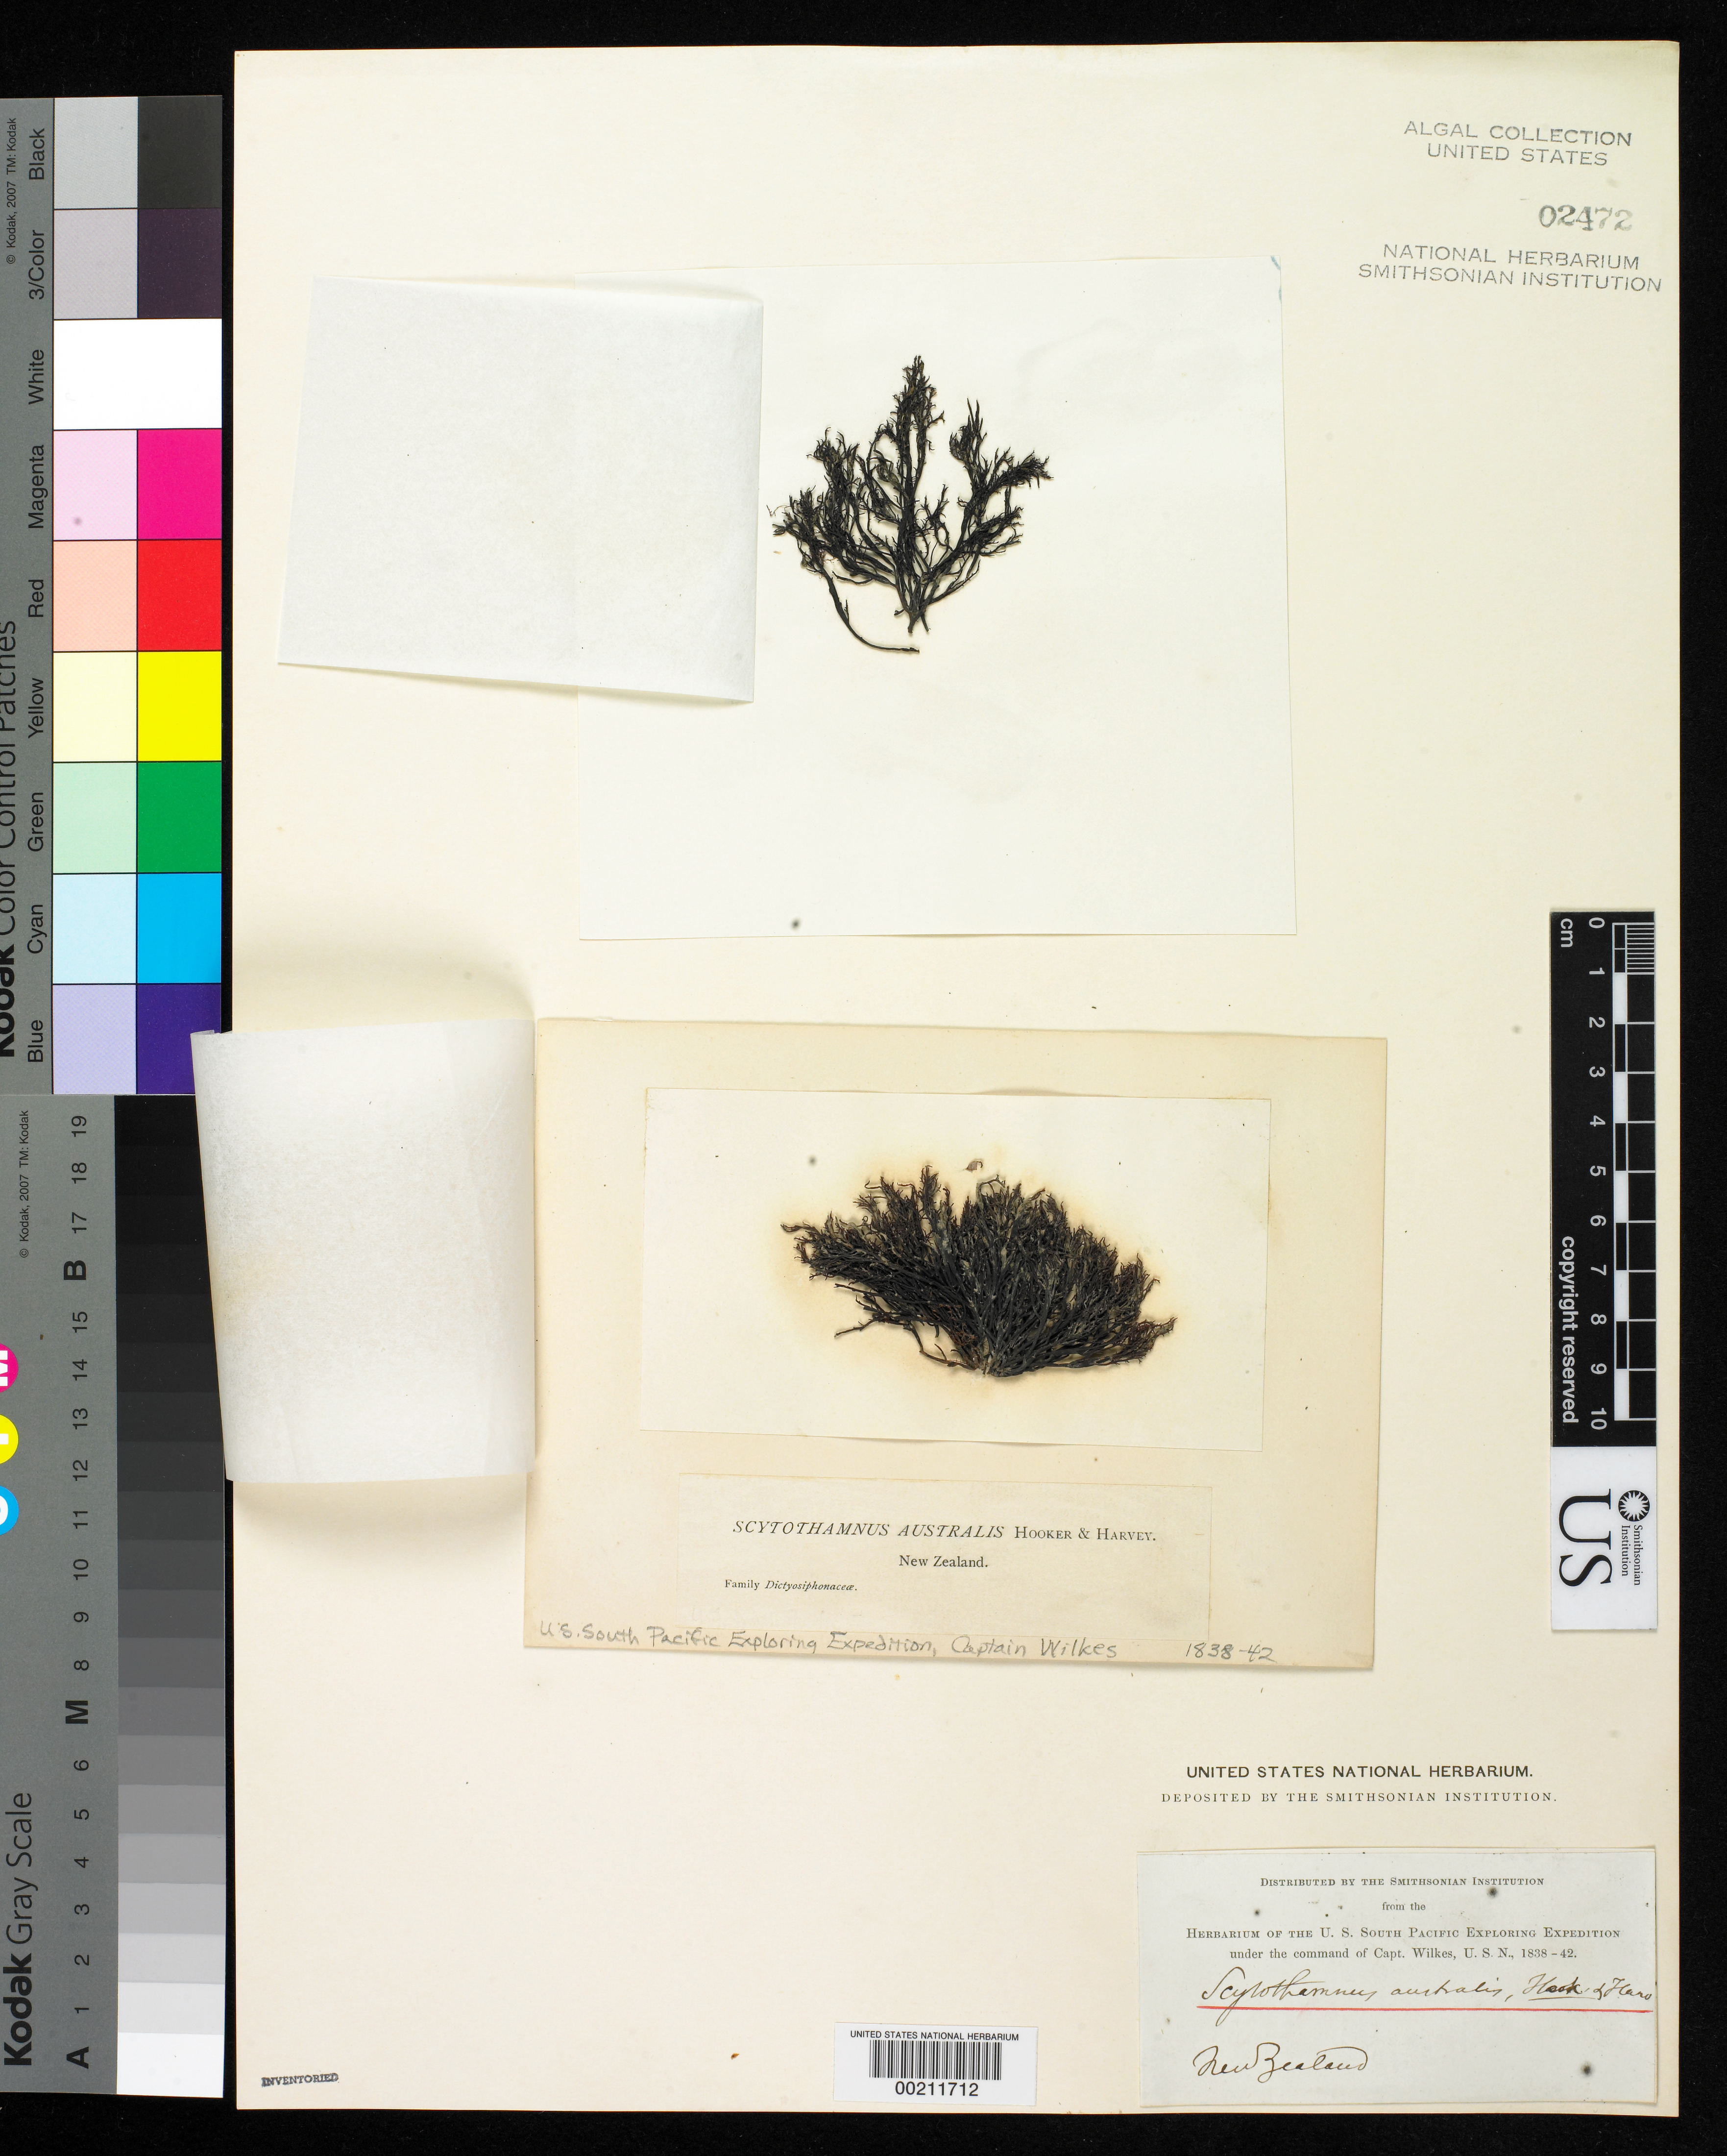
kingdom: Chromista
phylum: Ochrophyta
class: Phaeophyceae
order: Scytothamnales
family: Scytothamnaceae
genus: Scytothamnus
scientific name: Scytothamnus australis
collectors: W. D. Brackenridge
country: New Zealand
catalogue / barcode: US 2472